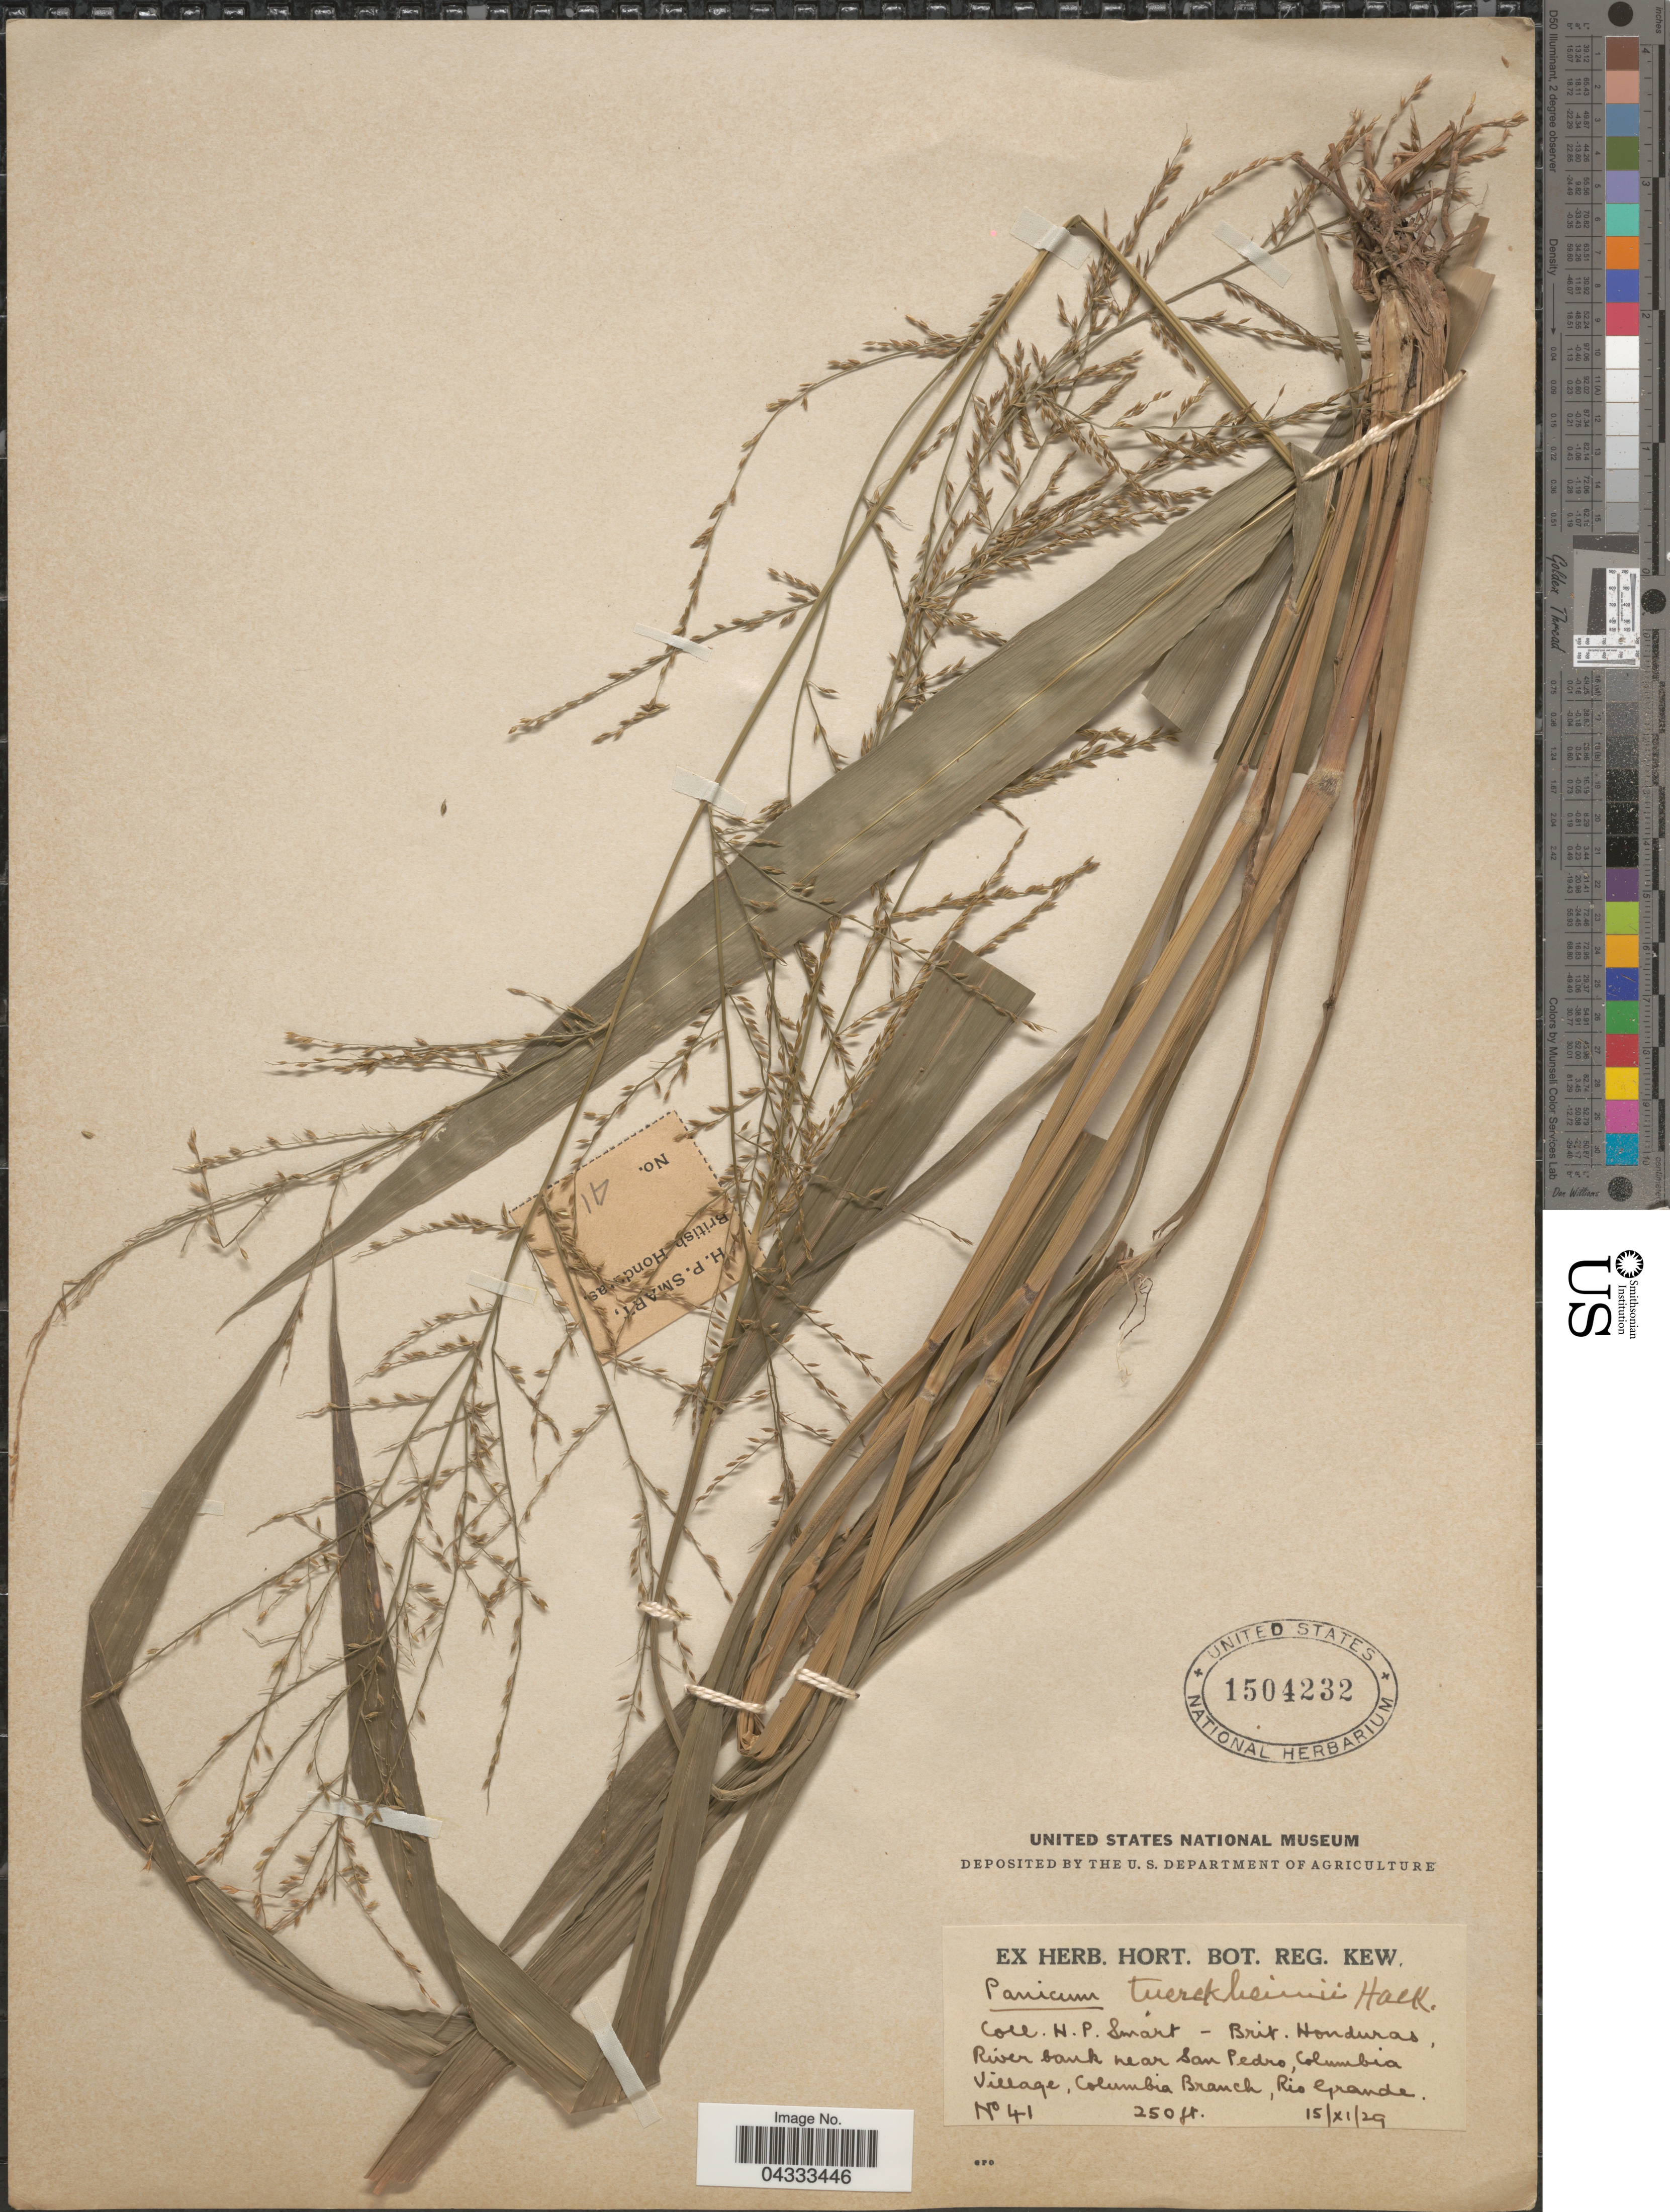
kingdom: Plantae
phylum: Tracheophyta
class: Liliopsida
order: Poales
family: Poaceae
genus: Aakia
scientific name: Aakia tuerckheimii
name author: (Hack.) J. R. Grande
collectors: H. Smart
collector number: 41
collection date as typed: Transcribed d/m/y: 15/11/29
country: Belize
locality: Brit. Honduras, River bank near San Pedro, Columbia Village, Columbia Branch, Rio Grande.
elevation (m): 76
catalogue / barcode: US 1504232